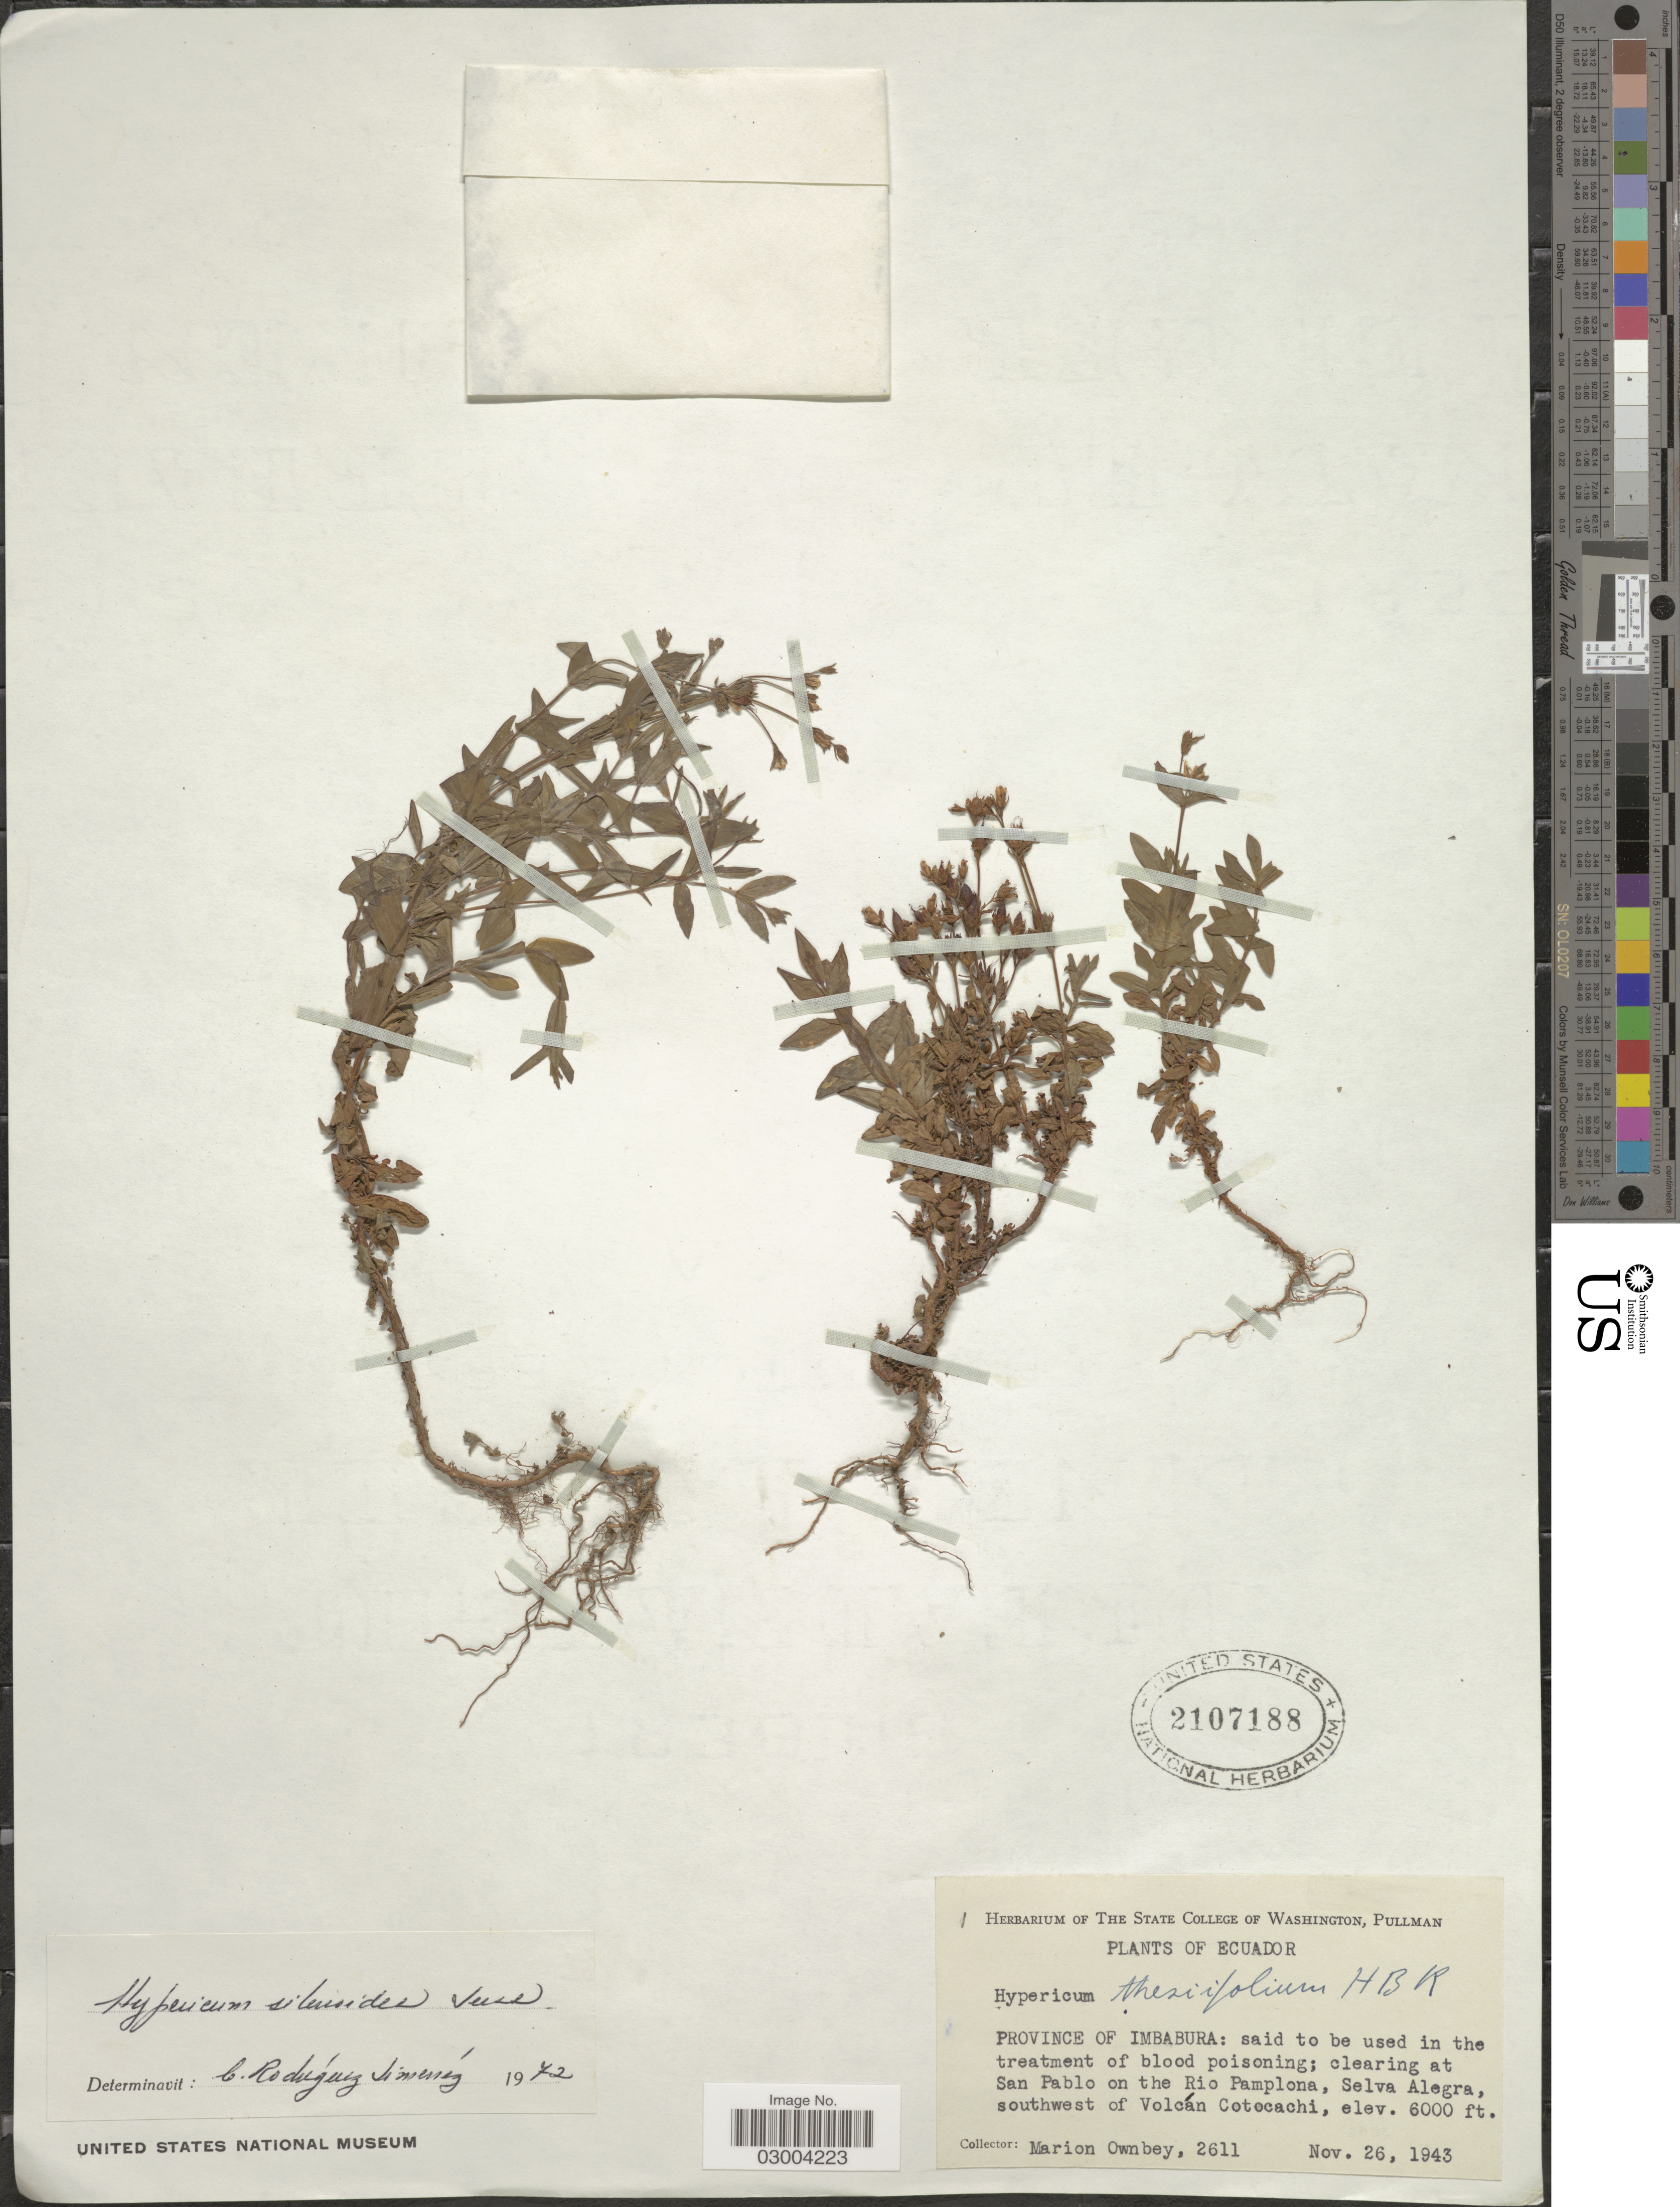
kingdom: Plantae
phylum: Tracheophyta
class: Magnoliopsida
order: Malpighiales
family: Hypericaceae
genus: Hypericum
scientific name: Hypericum silenoides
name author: Juss.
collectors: M. Ownbey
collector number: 2611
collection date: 1943-11-26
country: Ecuador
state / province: Imbabura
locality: Clearing at San Pablo on the Rio Pamplona, Selva Alegra, southwest of Volcán Cotocachi.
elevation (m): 1829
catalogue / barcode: US 2107188